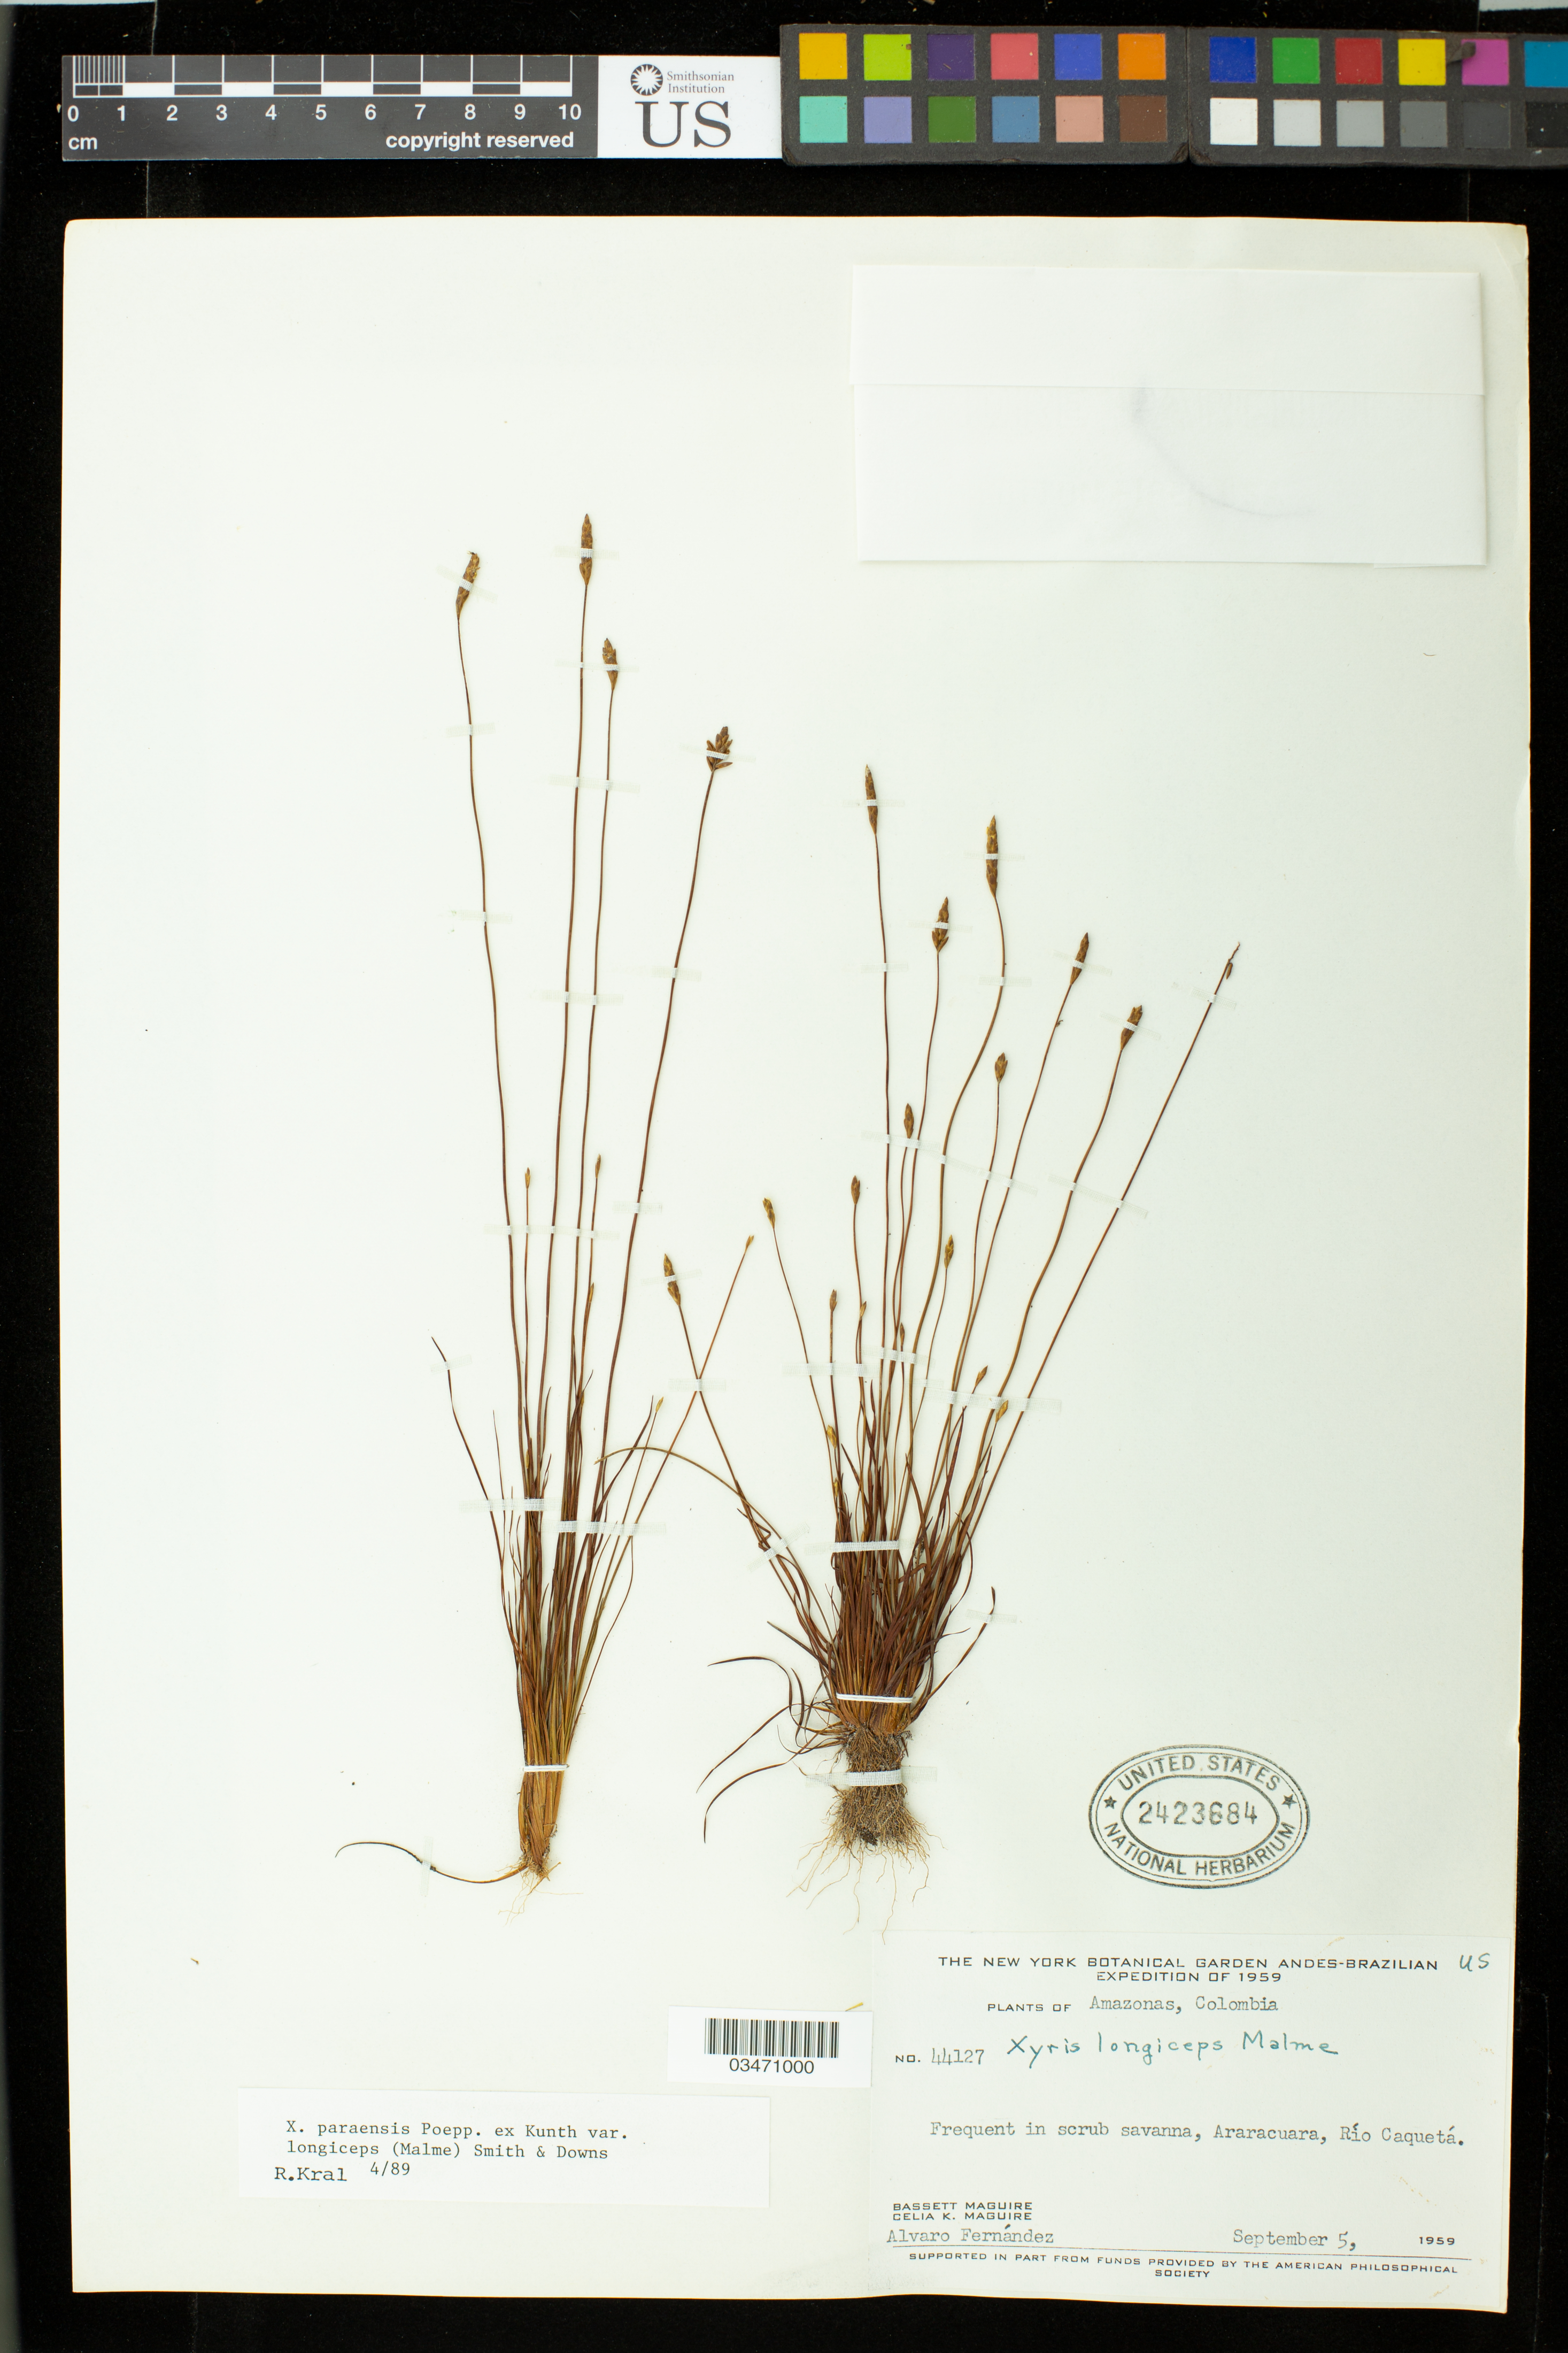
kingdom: Plantae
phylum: Tracheophyta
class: Liliopsida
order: Poales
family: Xyridaceae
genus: Xyris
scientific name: Xyris paraensis var. longiceps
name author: (Malme) L.B. Sm. & Downs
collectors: B. Maguire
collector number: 44127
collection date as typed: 05 Sep 1959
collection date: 1959-09-05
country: Colombia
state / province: Amazônas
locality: Araracuara, Rio Caqueta.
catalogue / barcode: US 2423684